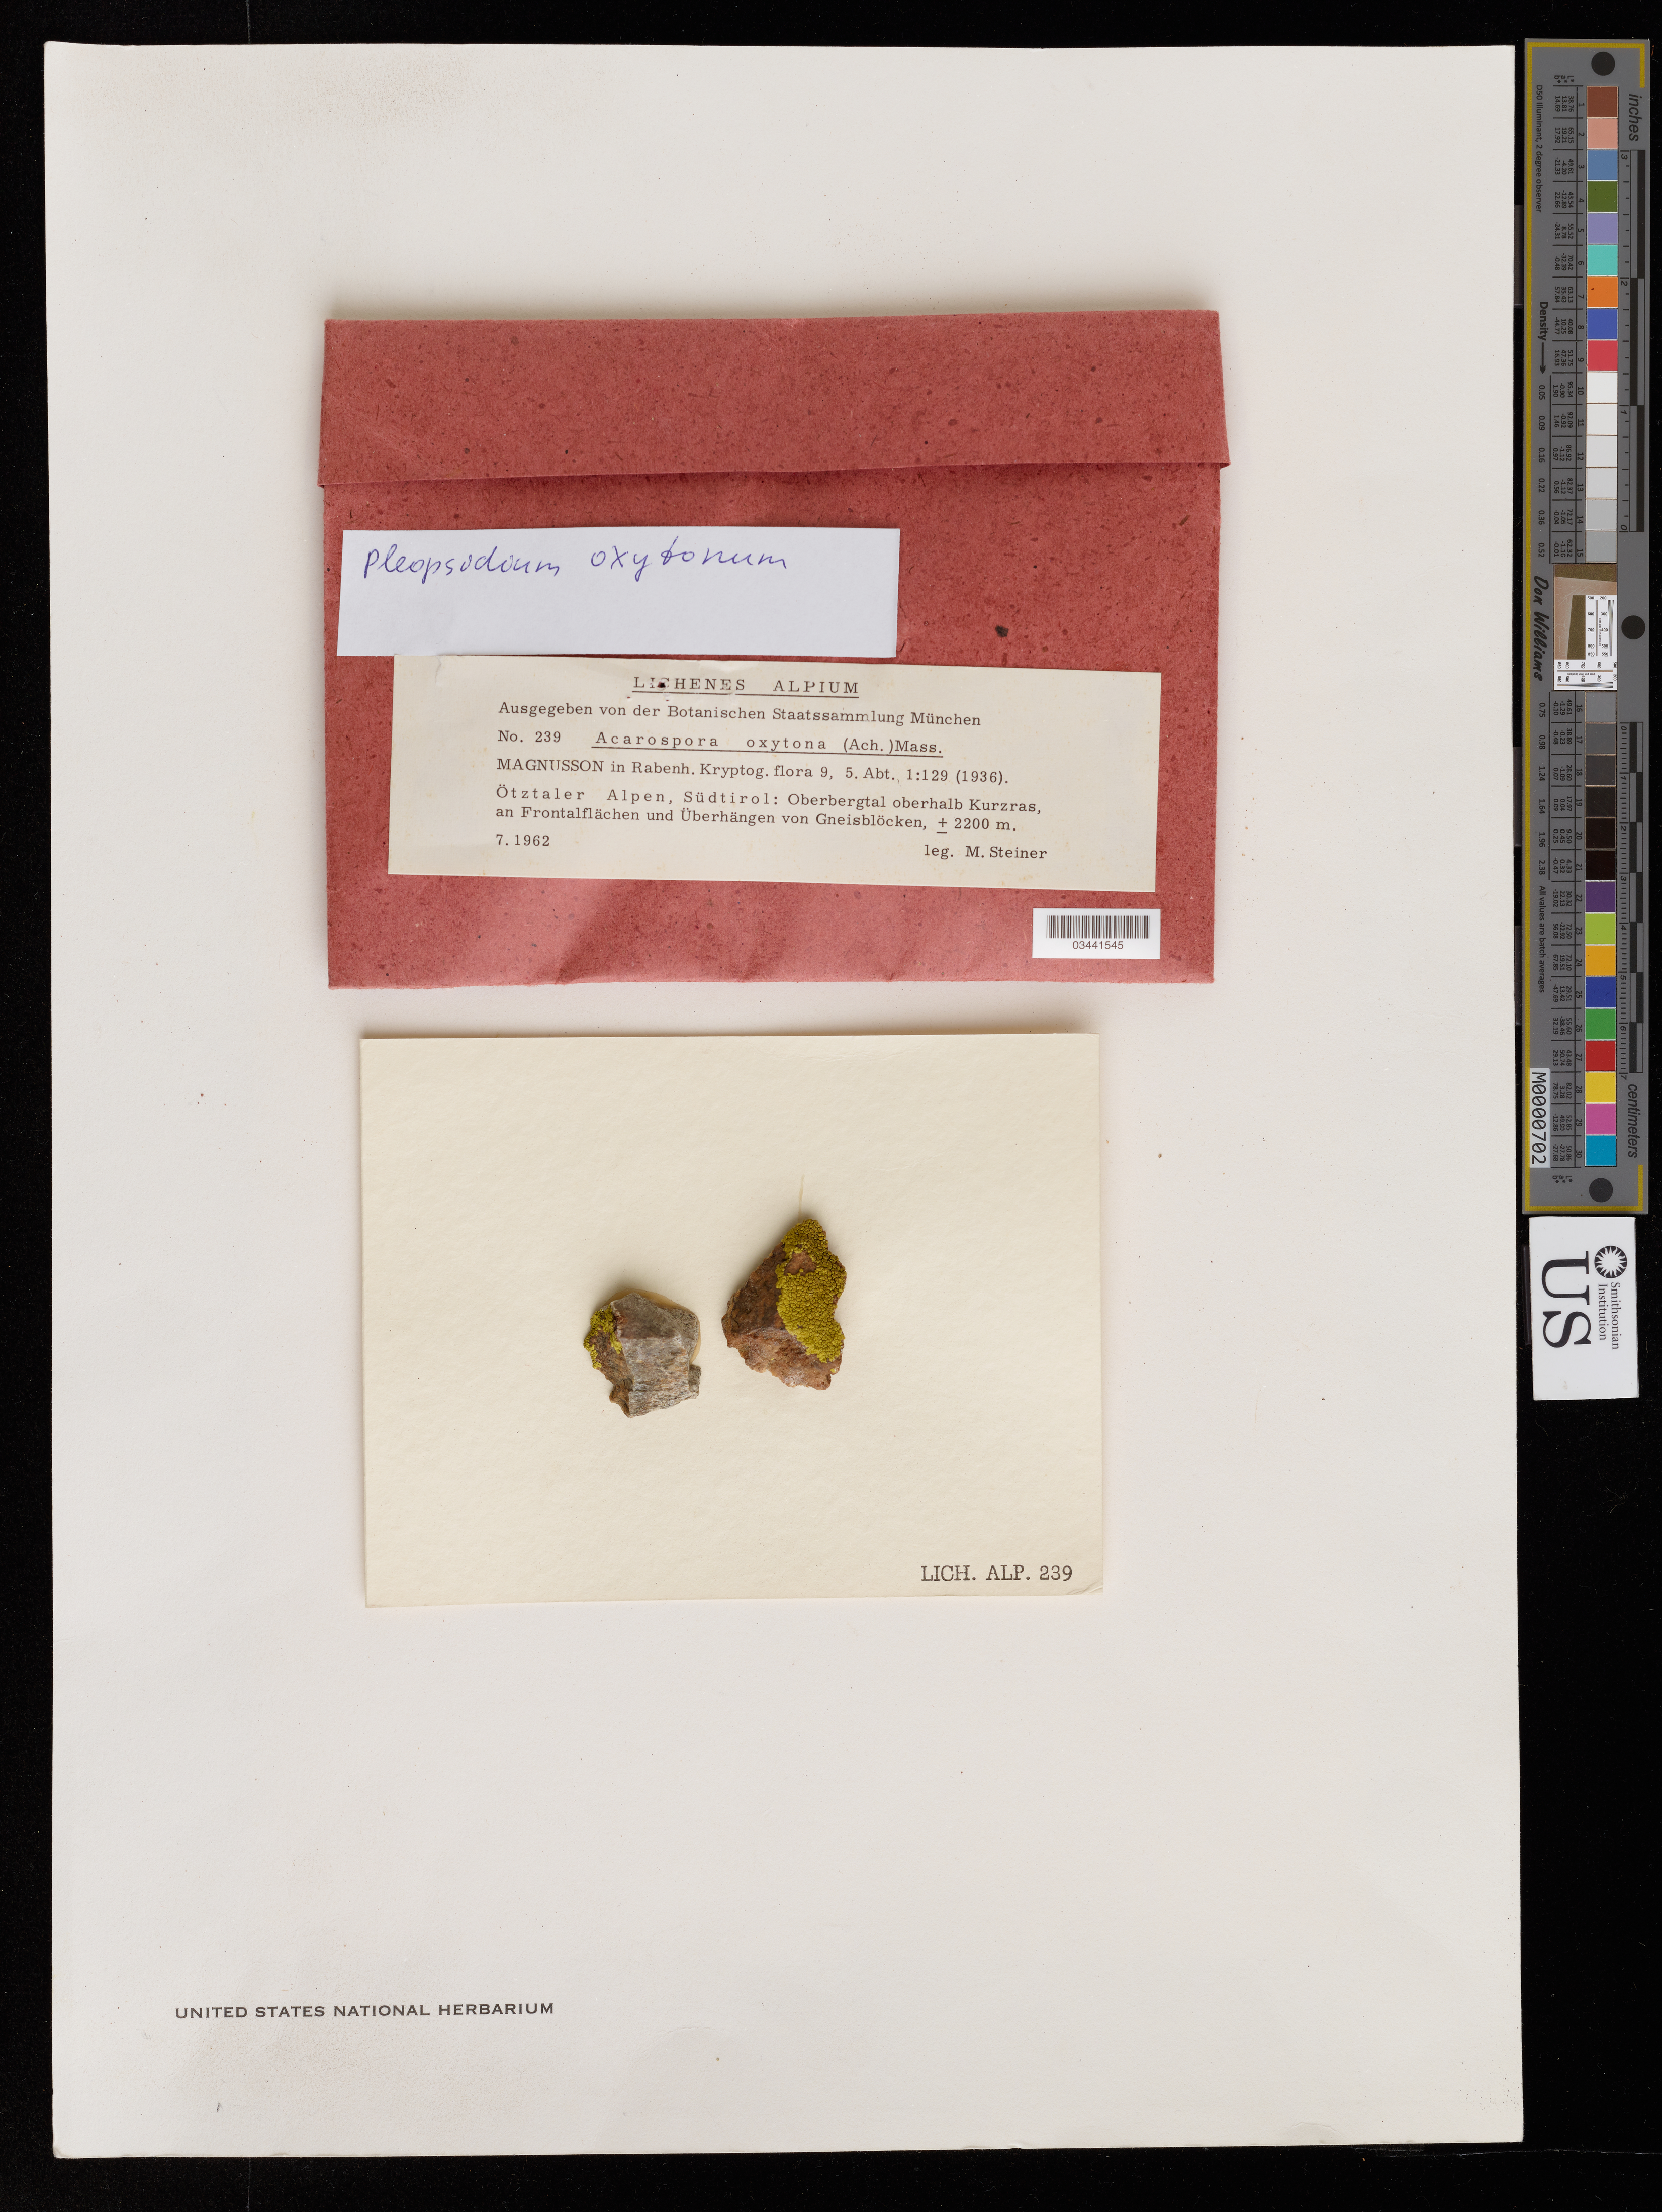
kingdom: Fungi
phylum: Ascomycota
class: Lecanoromycetes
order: Acarosporales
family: Acarosporaceae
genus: Pleopsidium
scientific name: Pleopsidium oxytonum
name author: (Ach.) Rabenh.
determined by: Lichen Identifications Updating Project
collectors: M. Steiner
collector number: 239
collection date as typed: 7.1962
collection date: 1962-07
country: Austria / Italy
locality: Ötztal Alps, South Tyrol, Oberbergtal above Kurzras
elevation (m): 2200